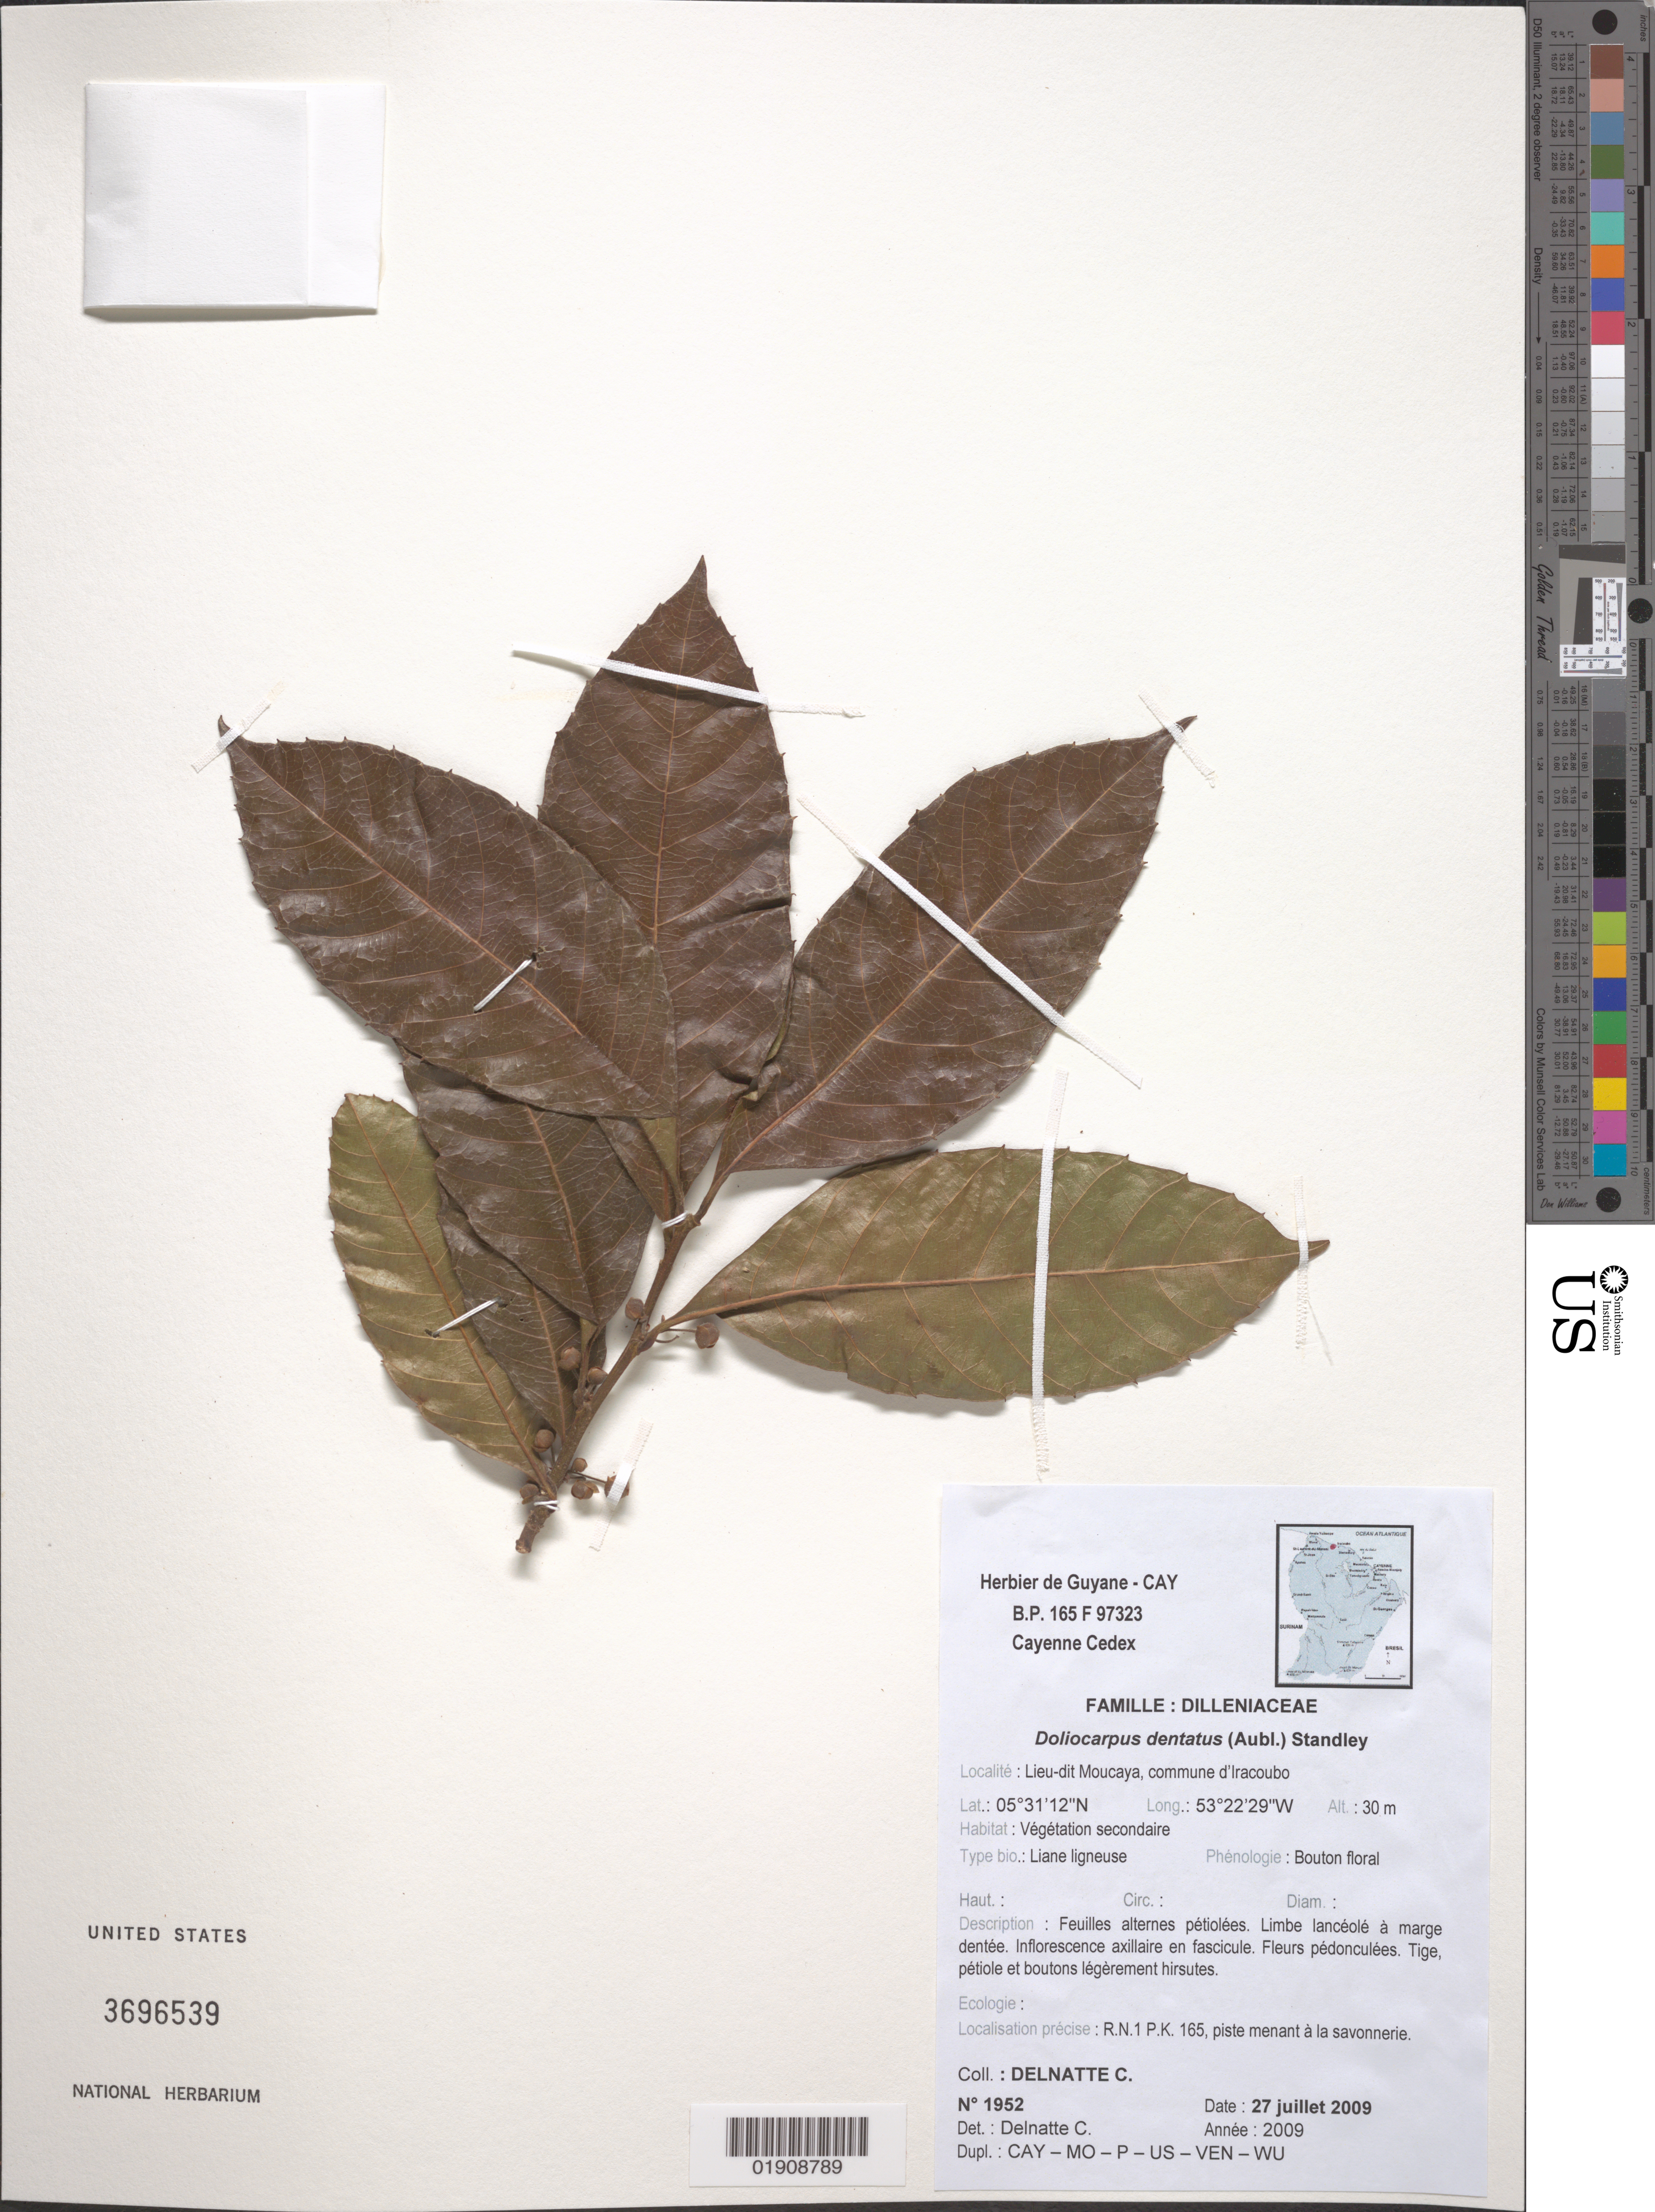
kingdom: Plantae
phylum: Tracheophyta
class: Magnoliopsida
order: Dilleniales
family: Dilleniaceae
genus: Doliocarpus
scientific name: Doliocarpus major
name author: J.F. Gmel.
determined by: Victor Longhi Monzoli, João, (BRAZIL)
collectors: C. Delnatte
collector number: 1952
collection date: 2009-07-27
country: French Guiana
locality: Lieu-dit Moucaya, commune d'Iracoubo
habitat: Vegetation secondaire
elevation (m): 30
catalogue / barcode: US 3696539